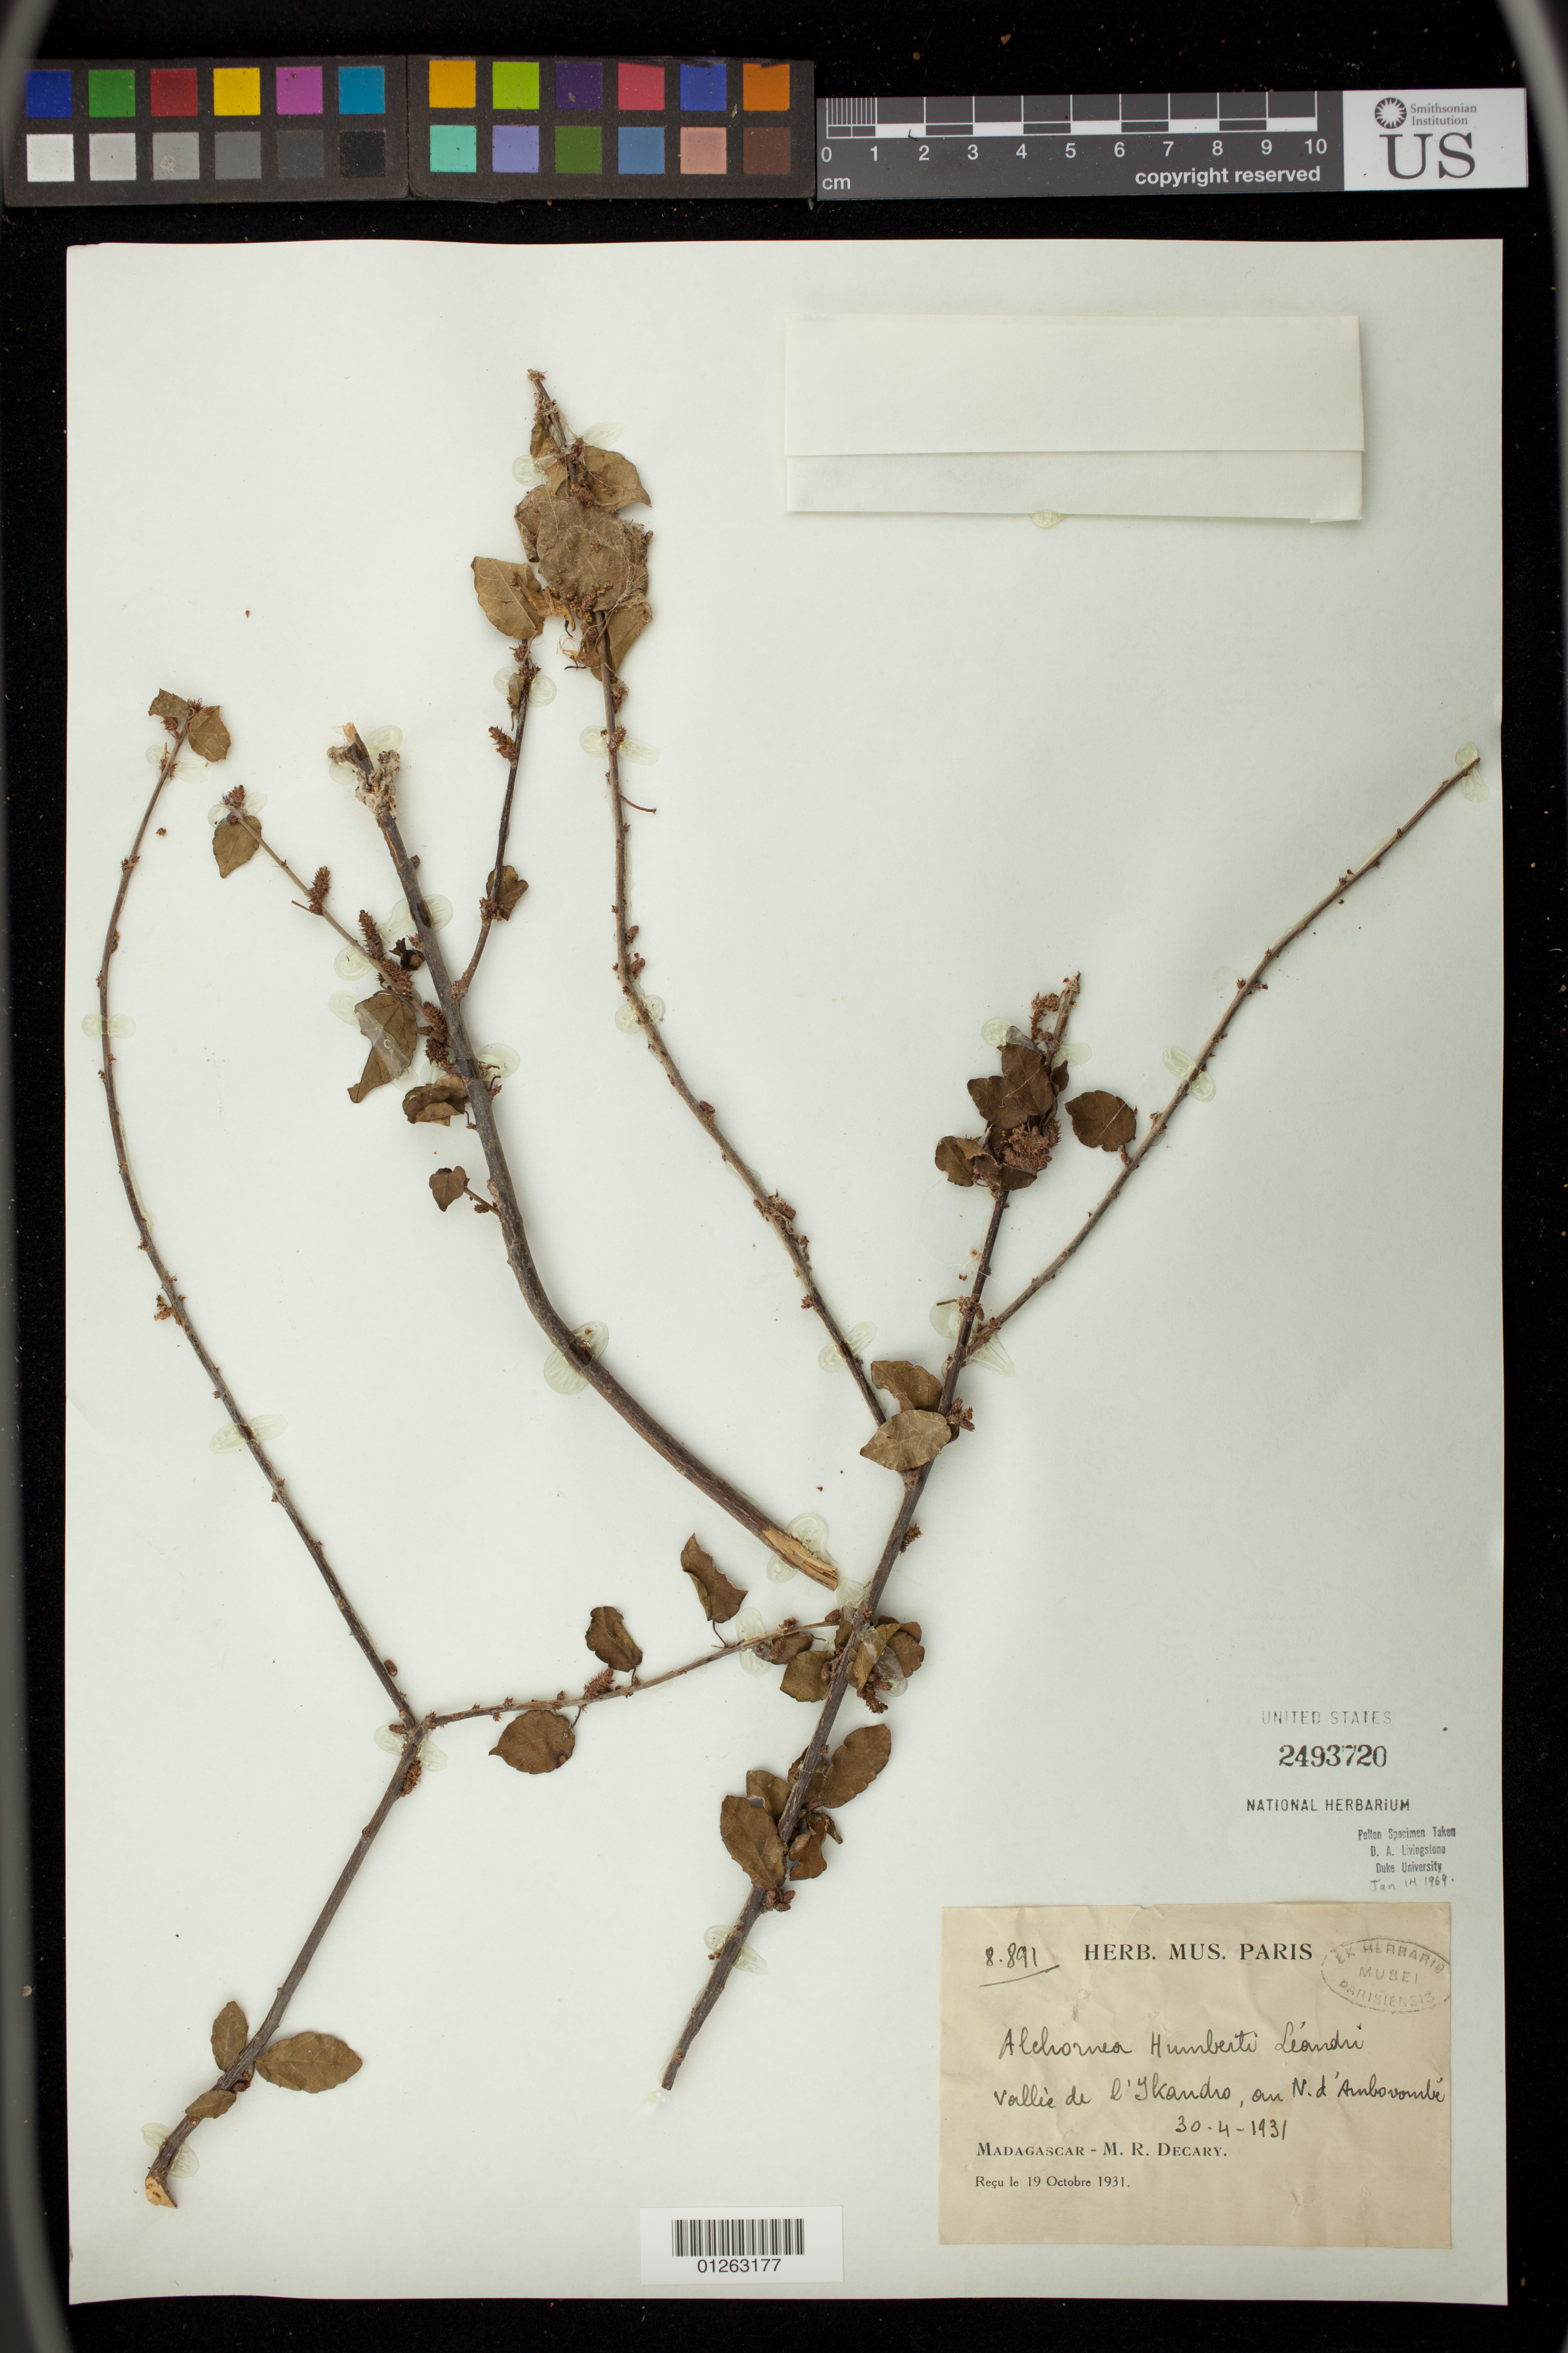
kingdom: Plantae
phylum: Tracheophyta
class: Magnoliopsida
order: Malpighiales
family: Euphorbiaceae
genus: Alchornea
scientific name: Alchornea trewioides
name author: (Benth.) Müll. Arg.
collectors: M. Decary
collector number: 8891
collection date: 1931-04-30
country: Madagascar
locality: Vallee de l'Ykandro, au N. d'Ambovombe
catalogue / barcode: US 2493720